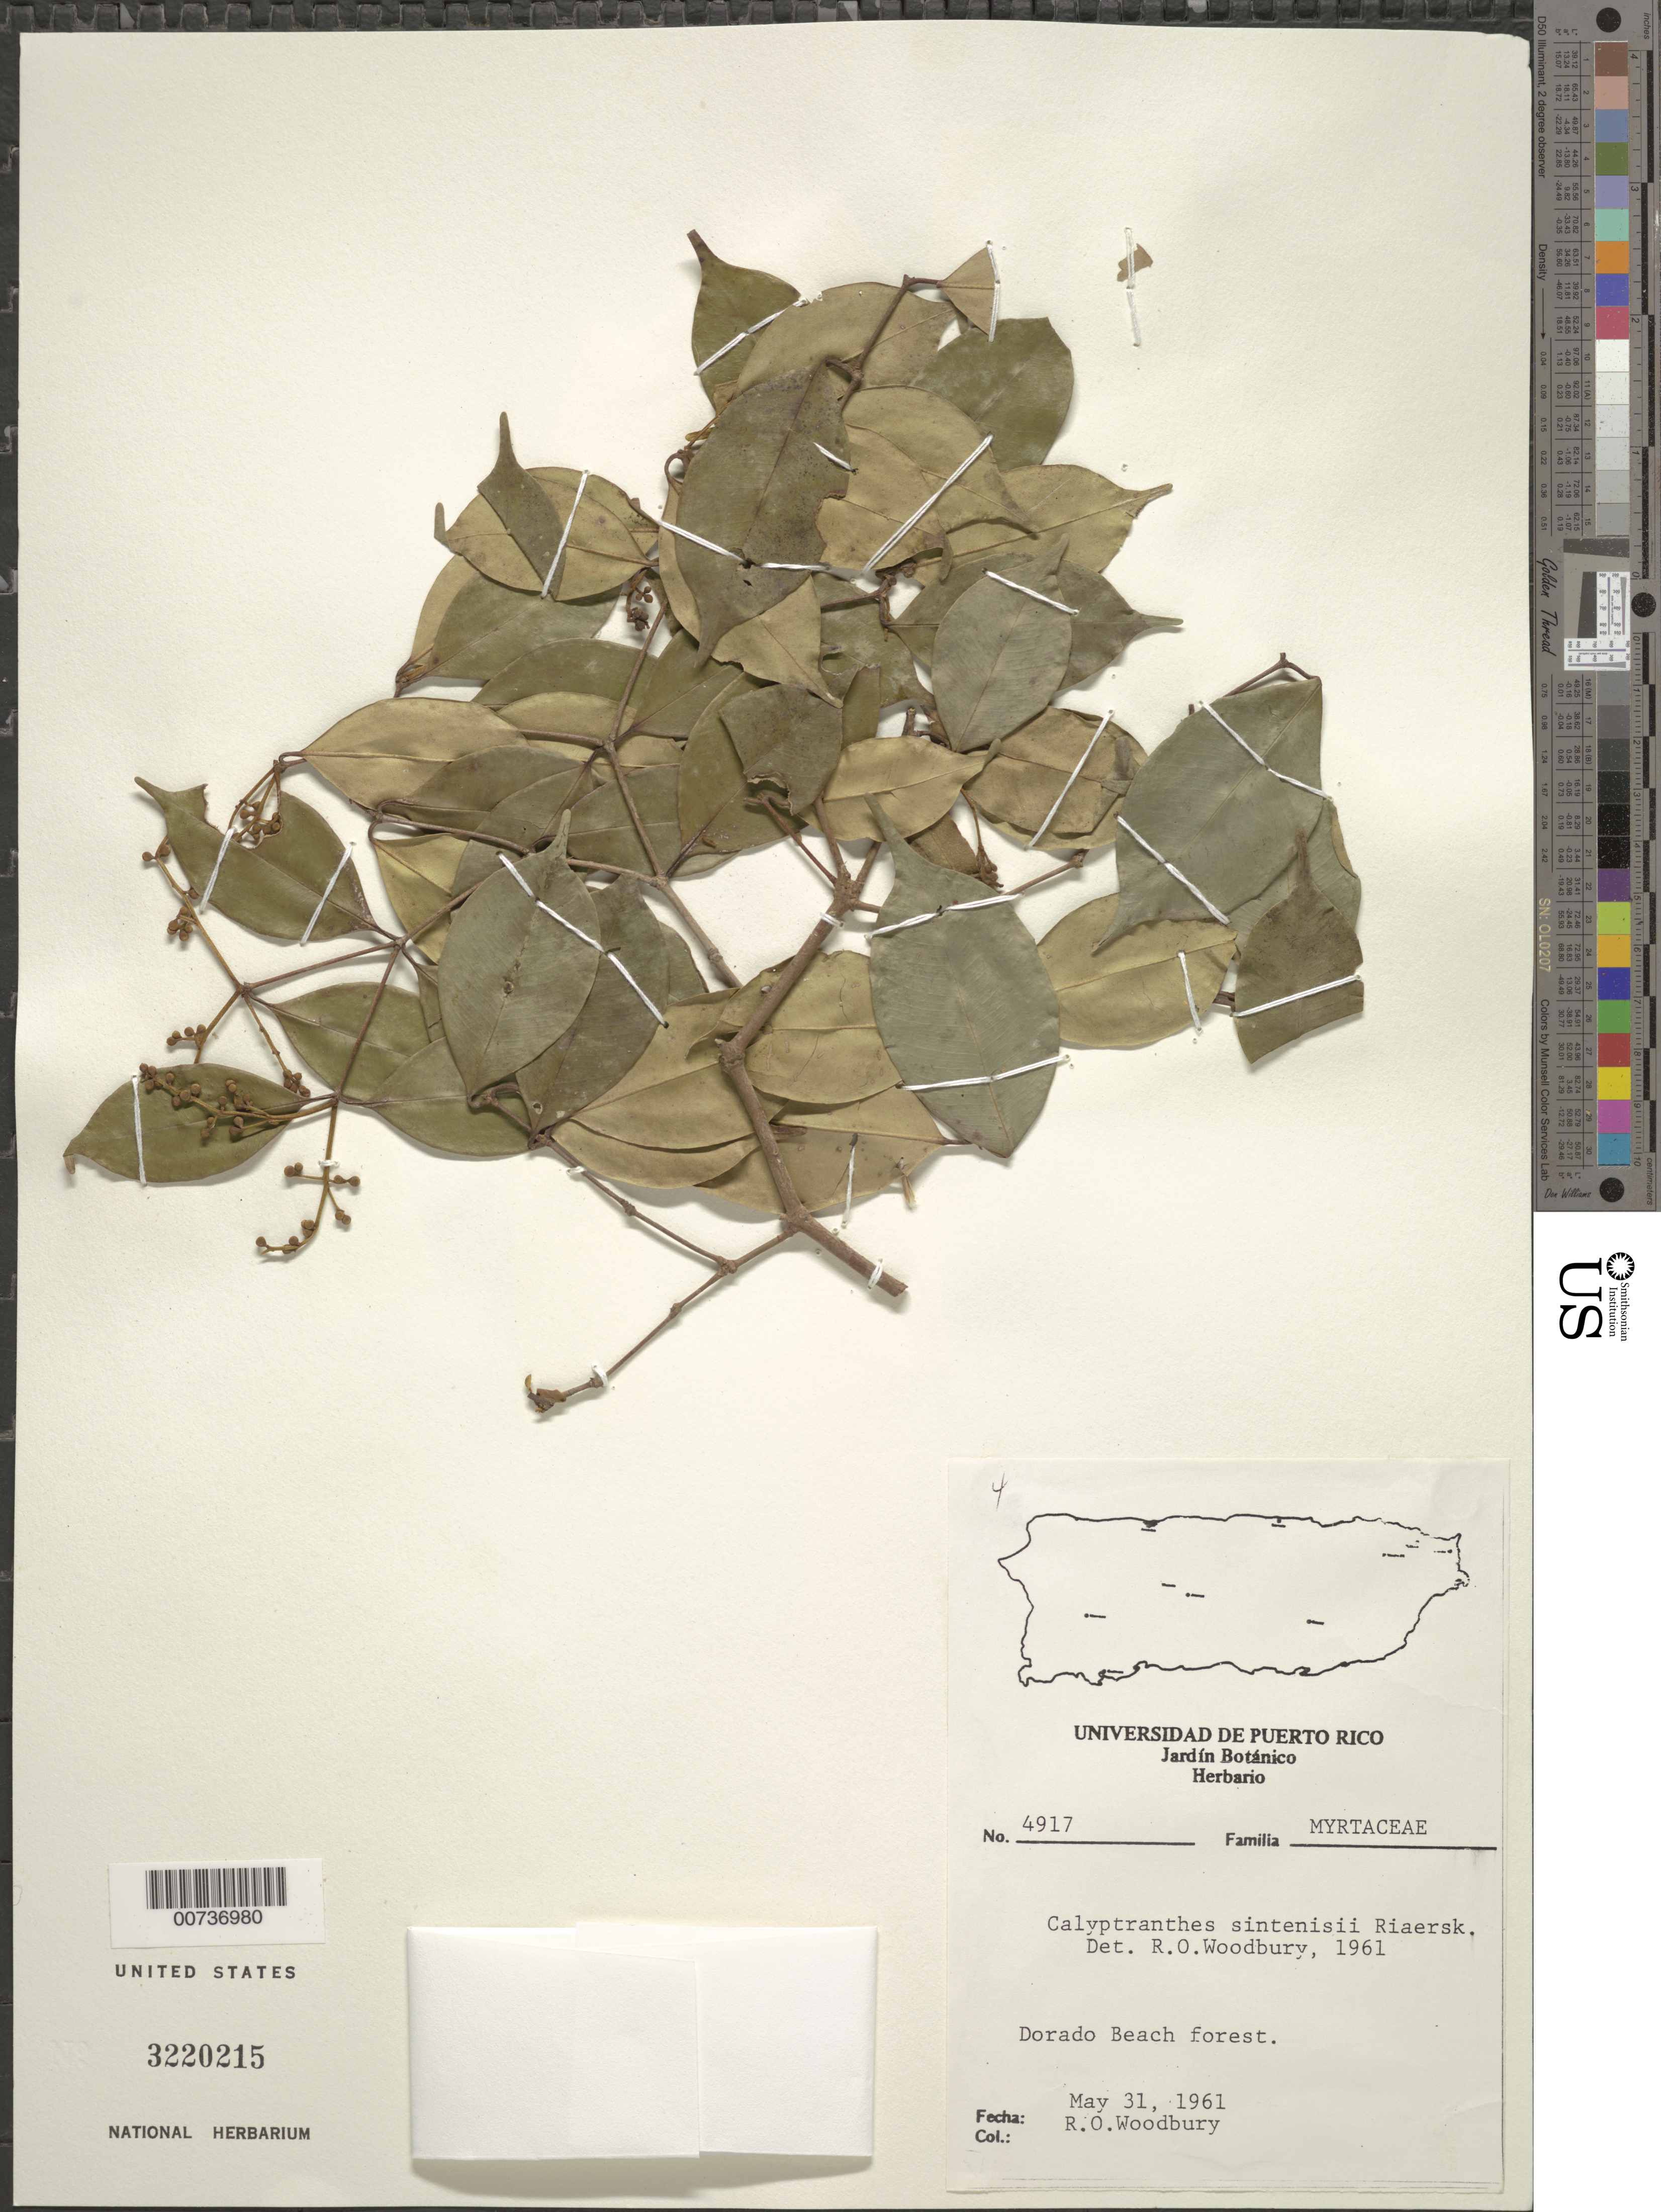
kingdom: Plantae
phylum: Tracheophyta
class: Magnoliopsida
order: Myrtales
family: Myrtaceae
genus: Myrcia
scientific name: Myrcia neosintenisii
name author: K. Campbell & Peguero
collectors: R. O. Woodbury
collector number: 4917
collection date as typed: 31 May 1961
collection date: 1961-05-31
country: Puerto Rico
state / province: Dorado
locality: Dorado Beach Forest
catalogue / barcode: US 3220215